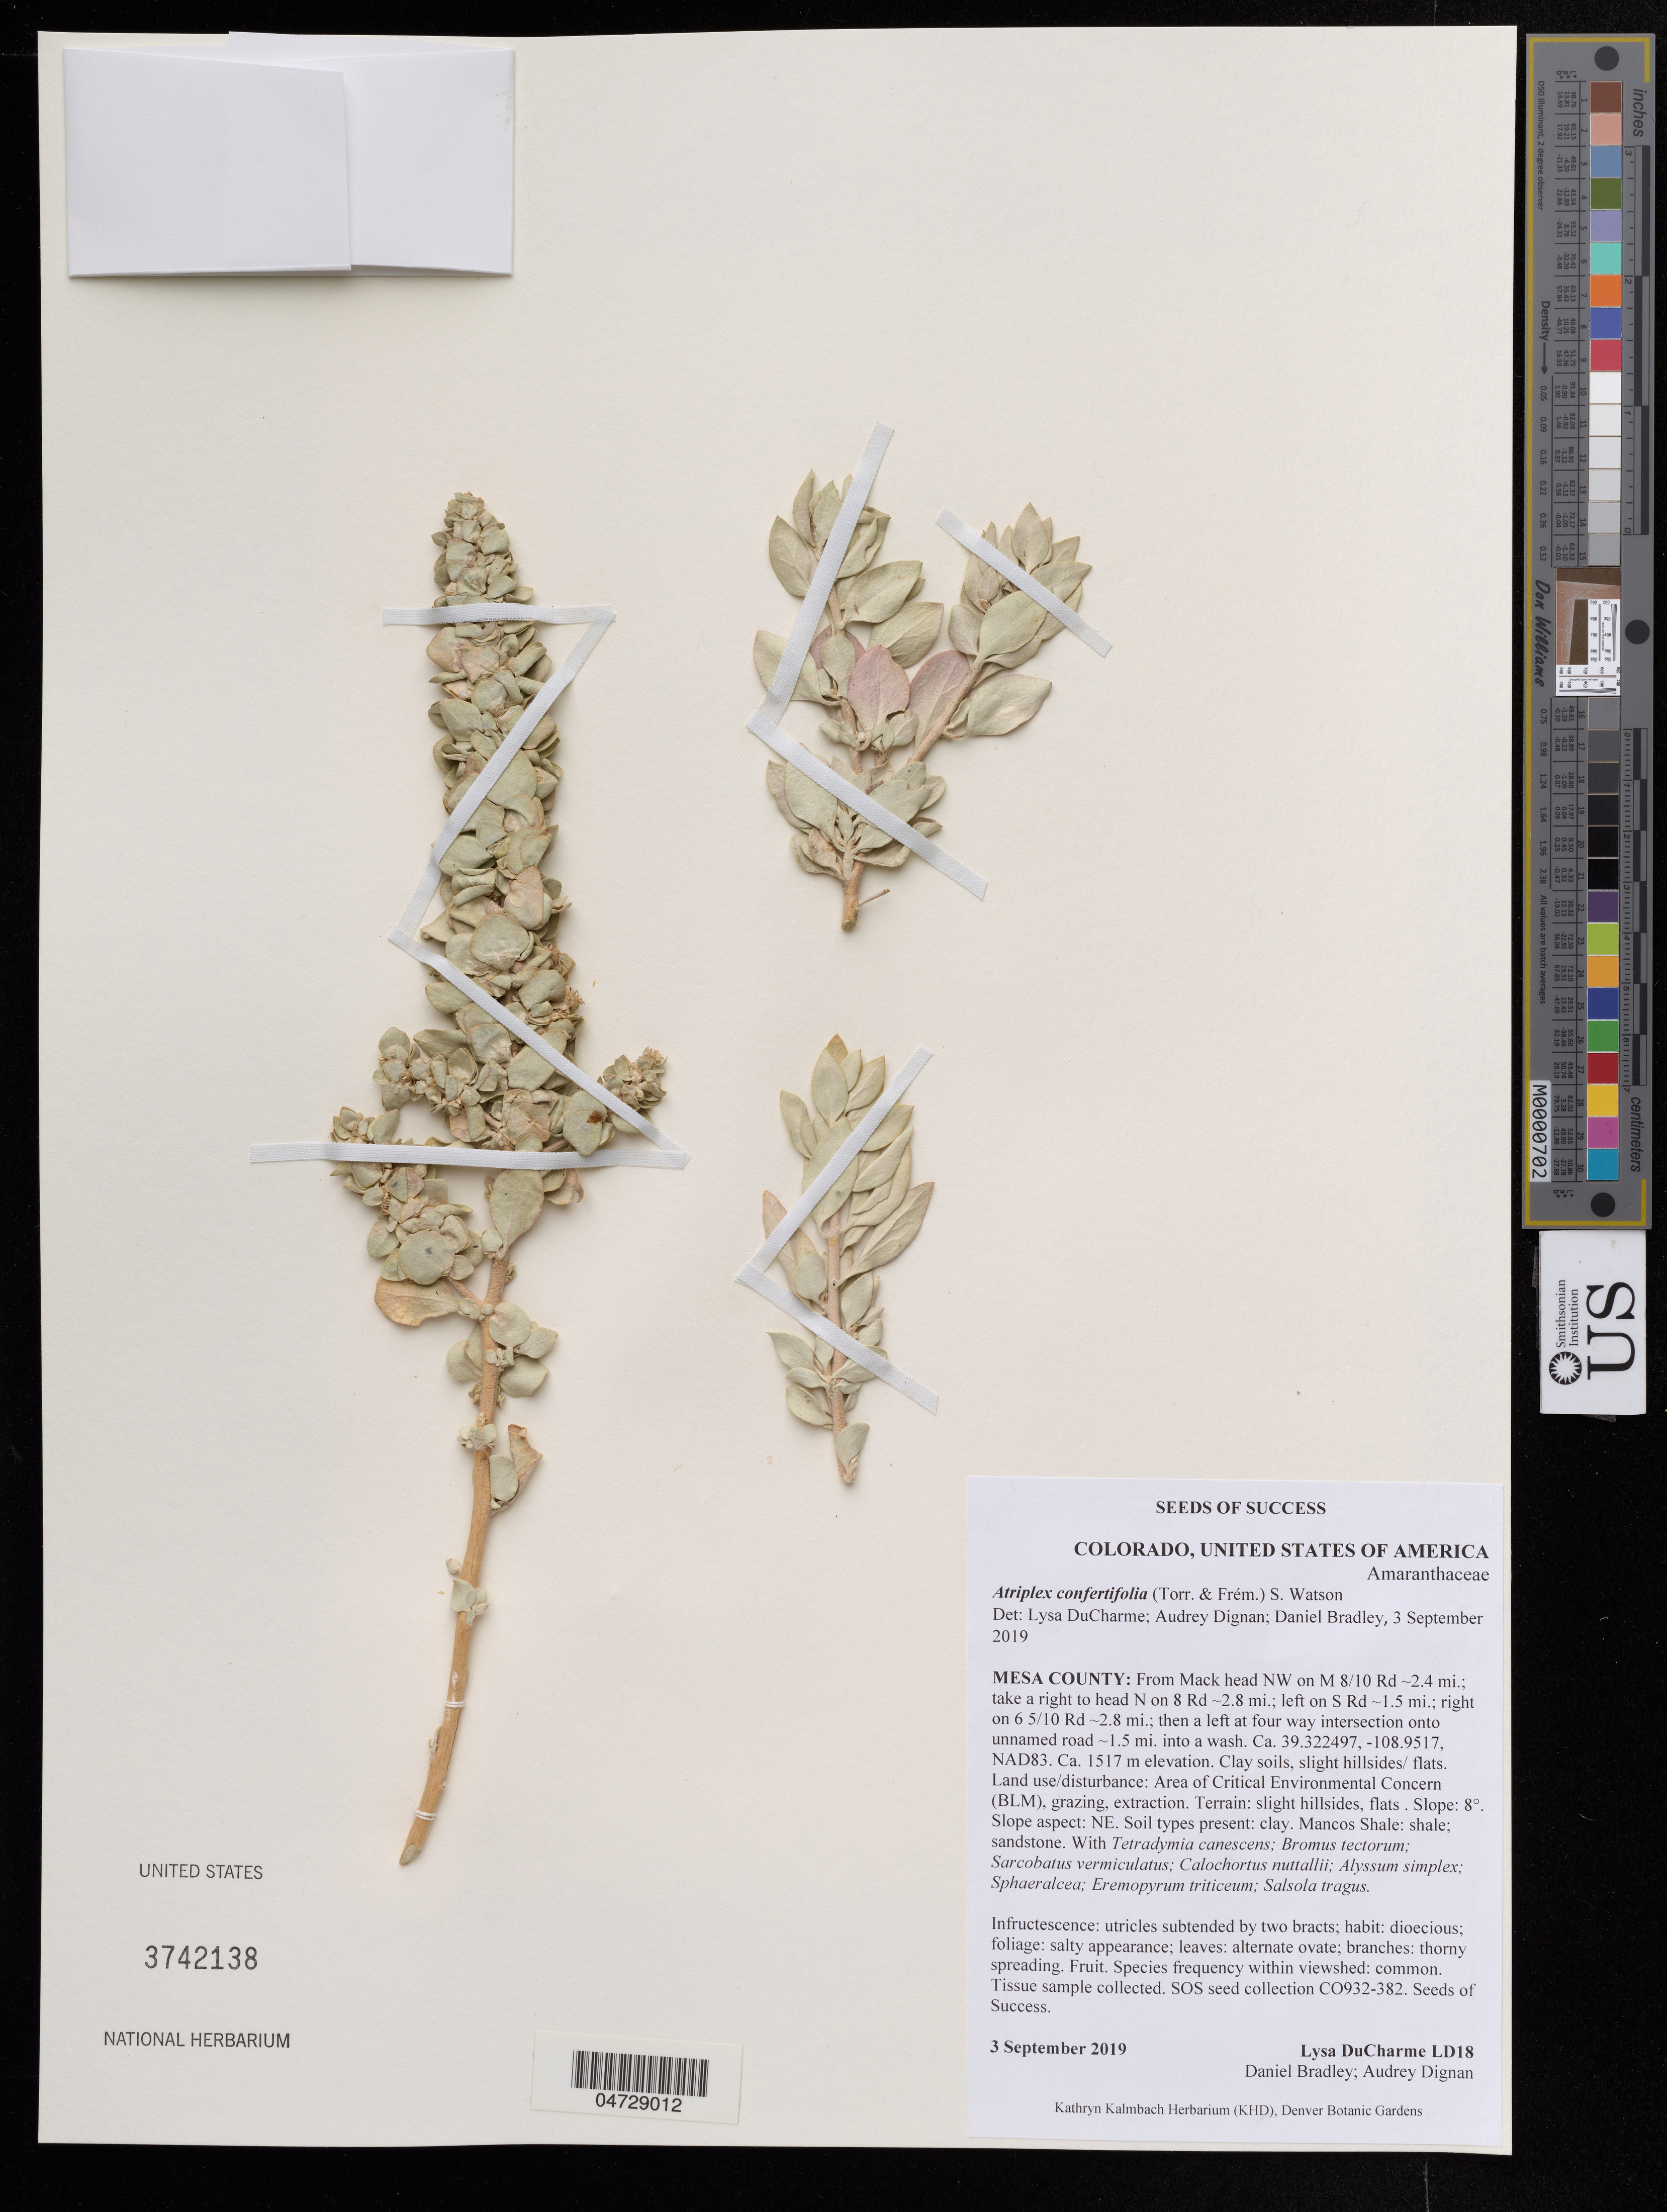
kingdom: Plantae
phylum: Tracheophyta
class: Magnoliopsida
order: Caryophyllales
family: Amaranthaceae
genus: Atriplex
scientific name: Atriplex confertifolia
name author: (Torr. & Frém.) S. Watson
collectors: L. DuCharme, D. Bradley & A. Dignan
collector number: LD18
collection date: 2019-09-03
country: United States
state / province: Colorado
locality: Mesa County: From Mack head NW on M 8/10 Rd ~2.4 mi.; take a right to head N on 8 Rd ~2.8 mi.; left on S Rd ~1.5mi.; on right on 6 5/10 Rd ~2.8 mi.; then a left at four way intersection onto unnamed road ~1.5 mi. into a wash.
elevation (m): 1517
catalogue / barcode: US 3742138